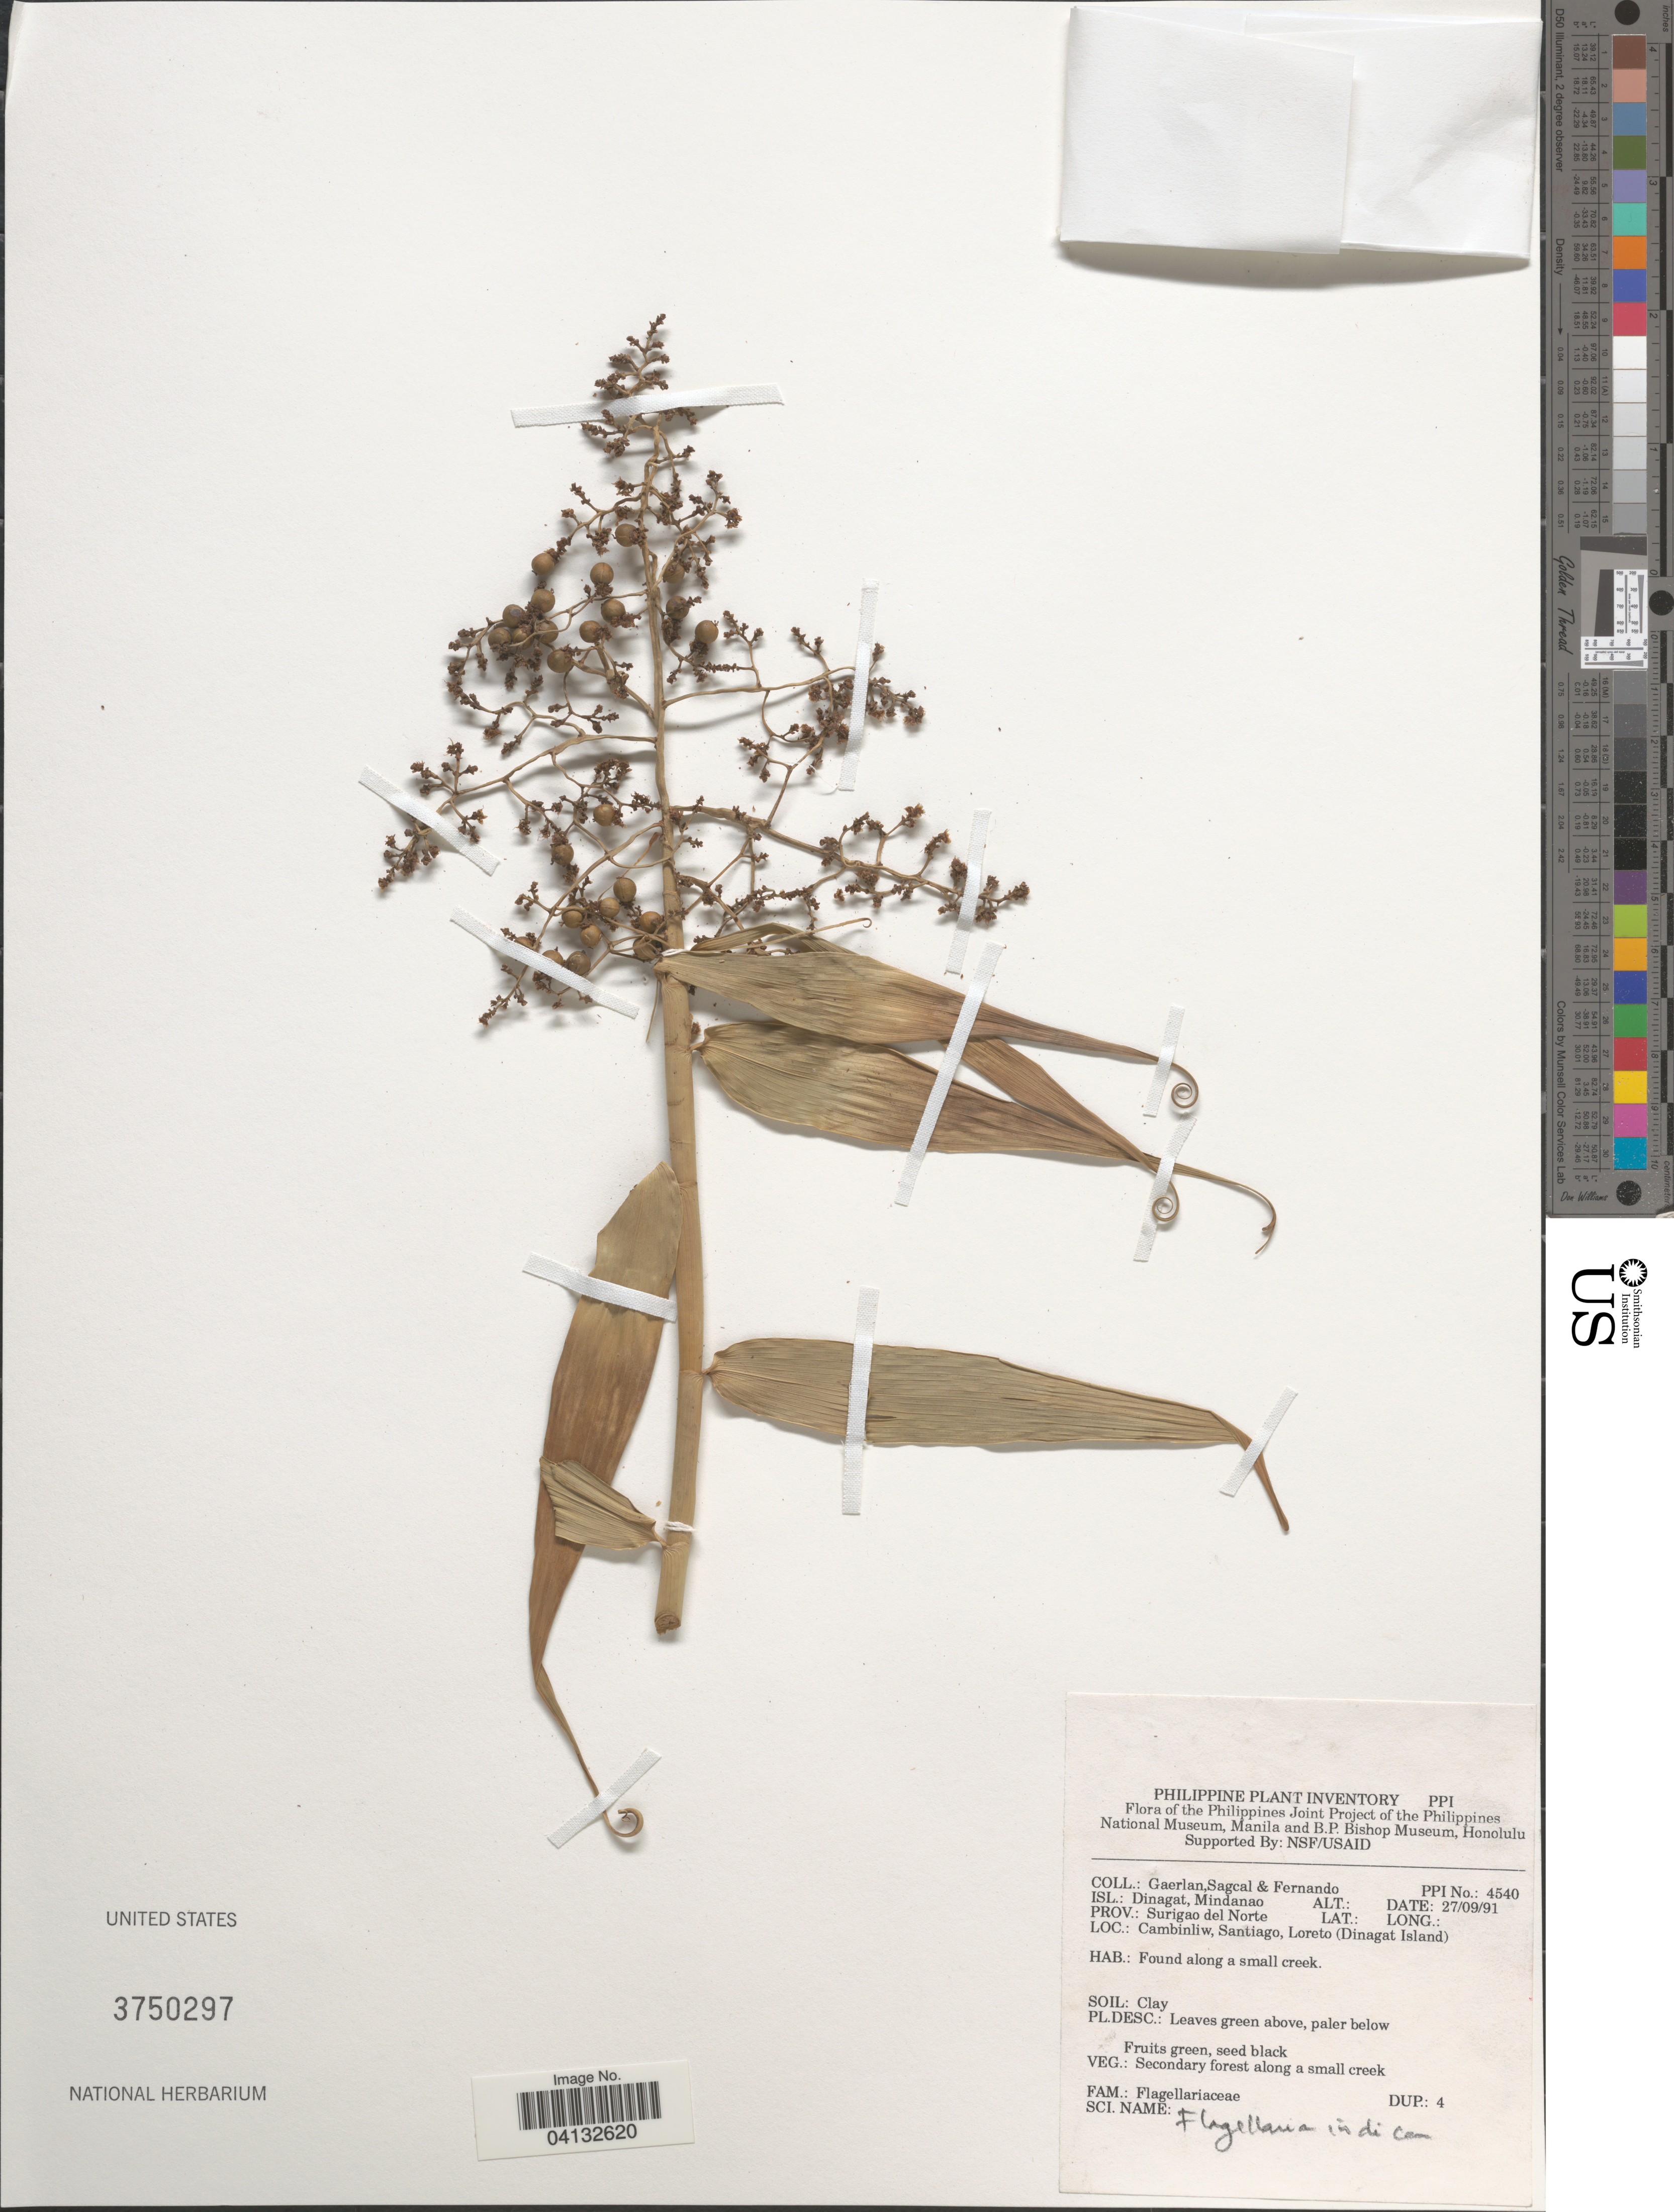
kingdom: Plantae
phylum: Tracheophyta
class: Liliopsida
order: Poales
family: Flagellariaceae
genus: Flagellaria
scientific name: Flagellaria indica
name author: L.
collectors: Gaerlan, E. Sagcal & -- Fernando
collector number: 4540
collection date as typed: Transcribed d/m/y: 27/9/91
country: Philippines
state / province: Caraga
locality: Isl.: Dinagat, Mindanao. Prov.: Surigao del Norte. Cambinliw, Santiago, Loreto (Dinagat Island).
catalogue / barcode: US 3750297